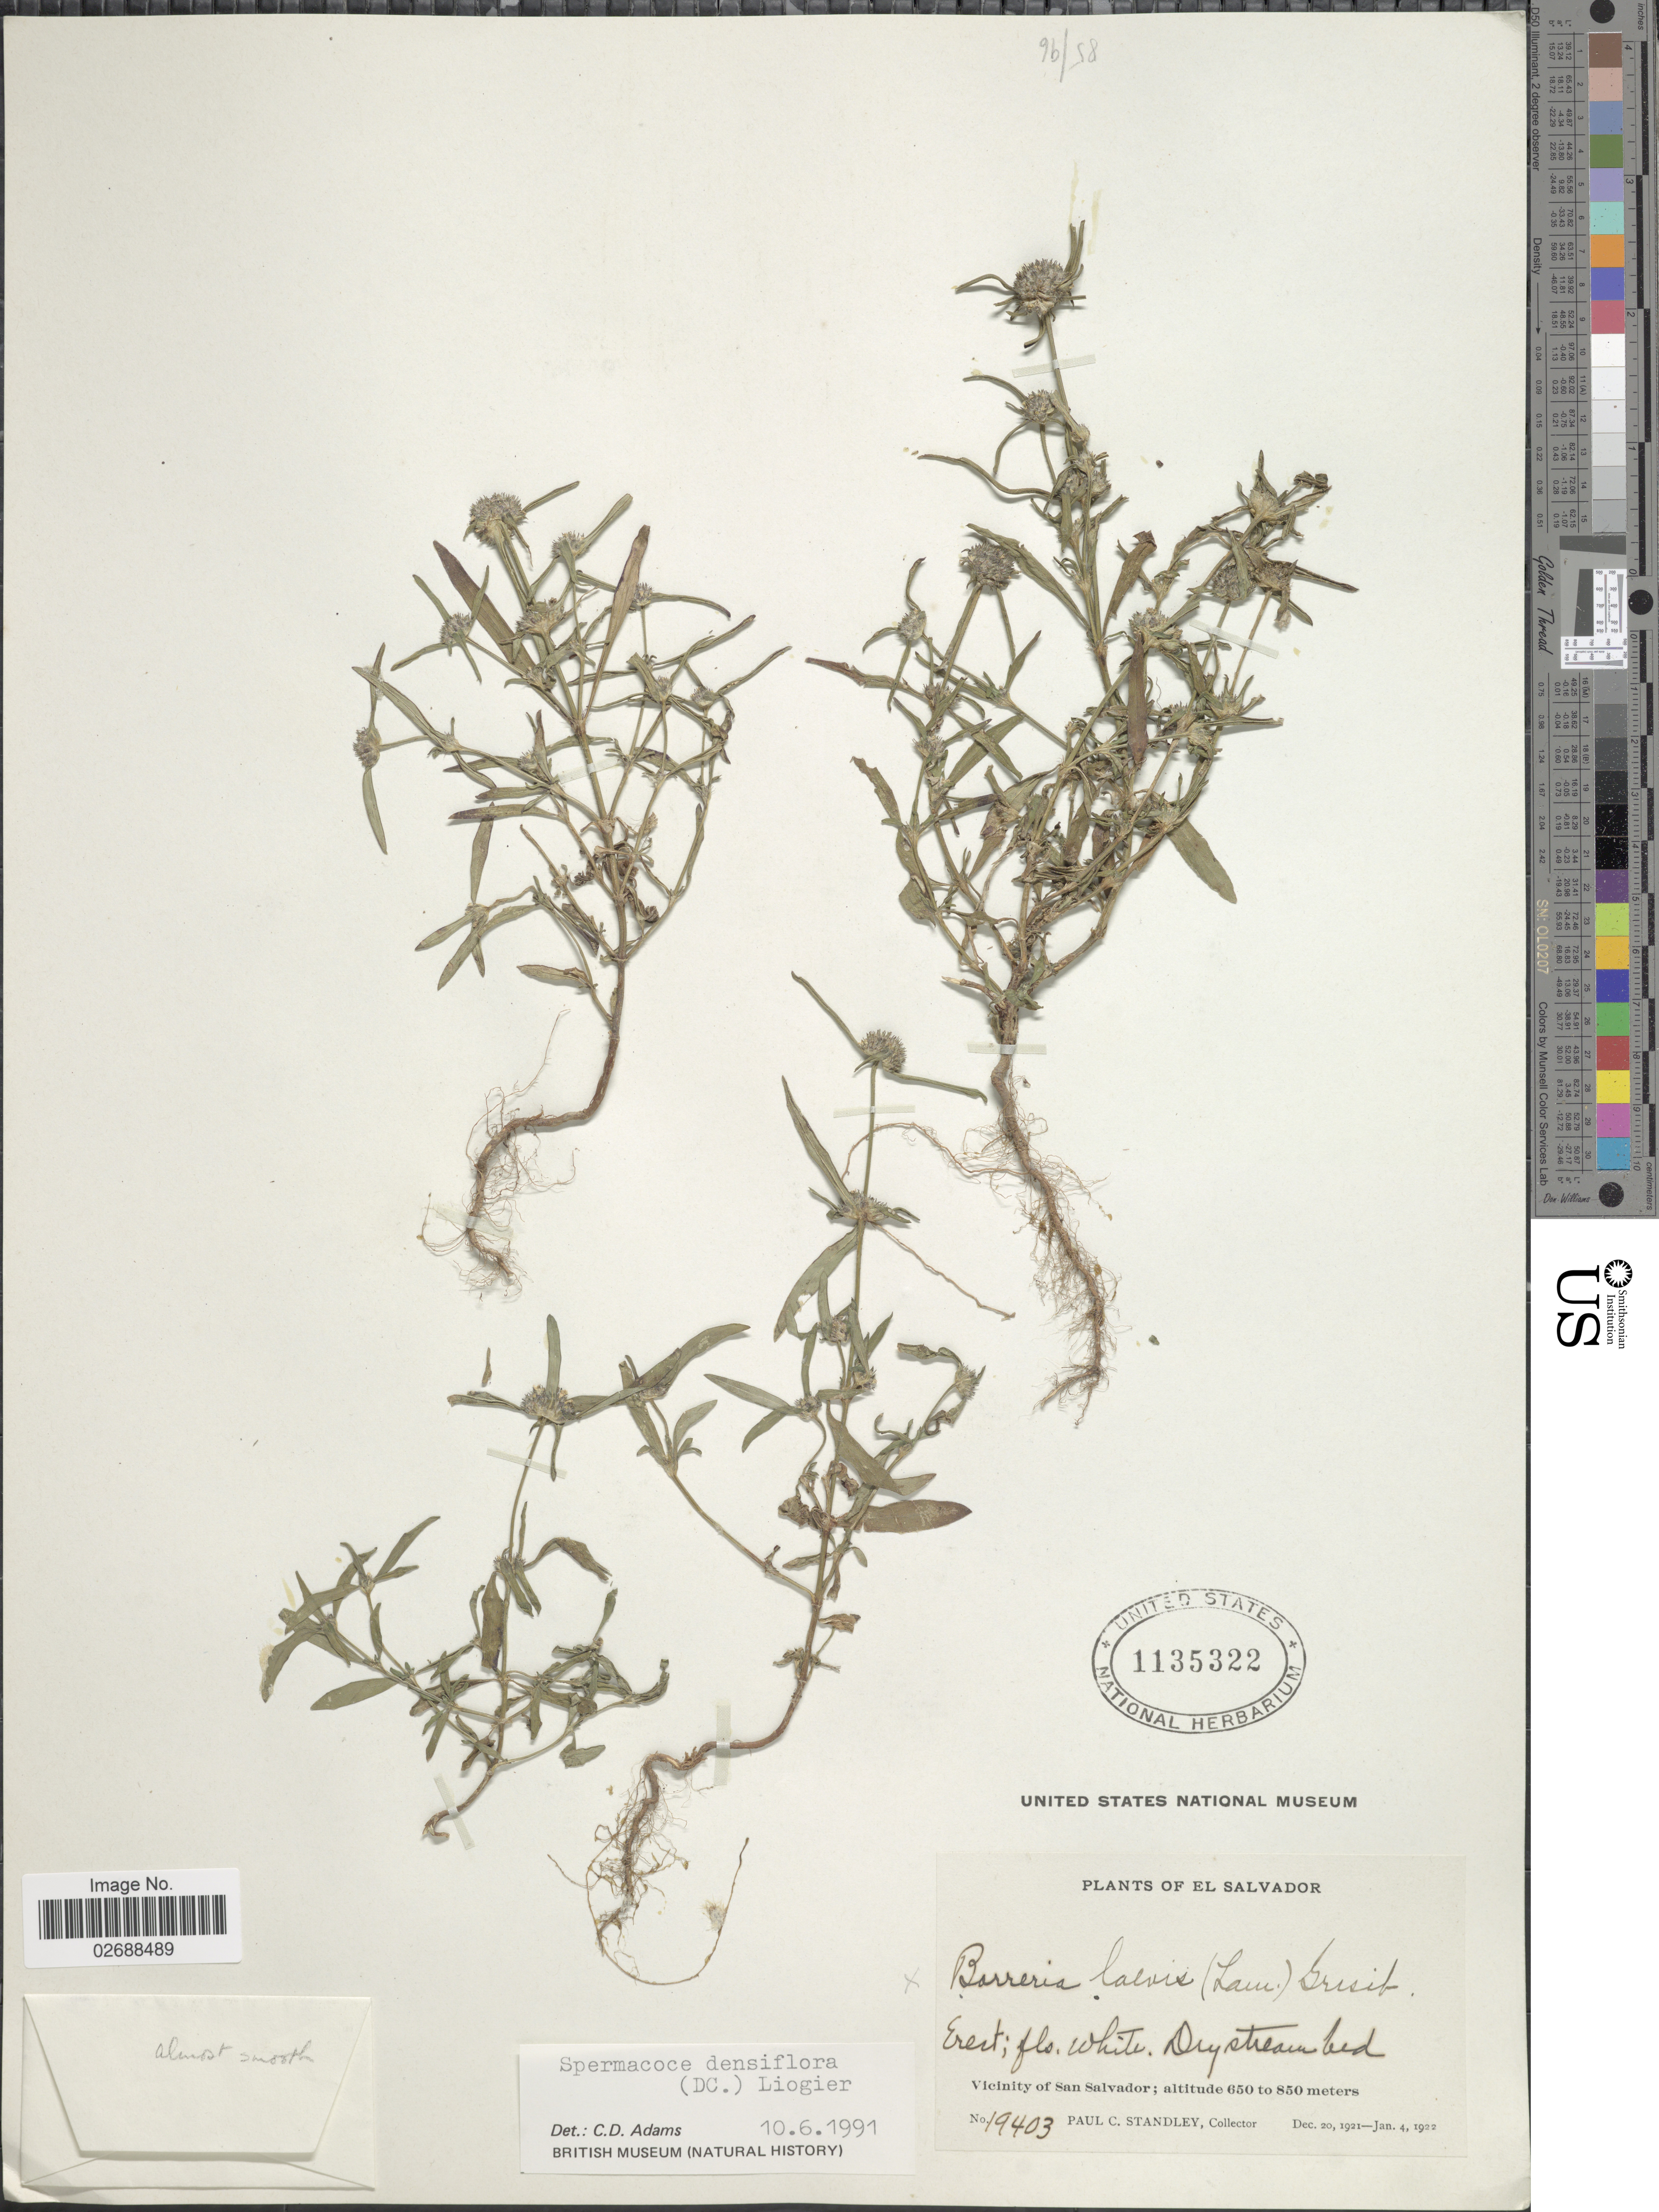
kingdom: Plantae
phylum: Tracheophyta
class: Magnoliopsida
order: Gentianales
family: Rubiaceae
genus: Spermacoce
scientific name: Spermacoce densiflora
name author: (DC.) Alain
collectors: P. C. Standley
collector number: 19403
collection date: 1921-12-20/1922-01-04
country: El Salvador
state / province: San Salvador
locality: Dry stream bed; Vicinity of San Salvador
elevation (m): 650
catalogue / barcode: US 1135322